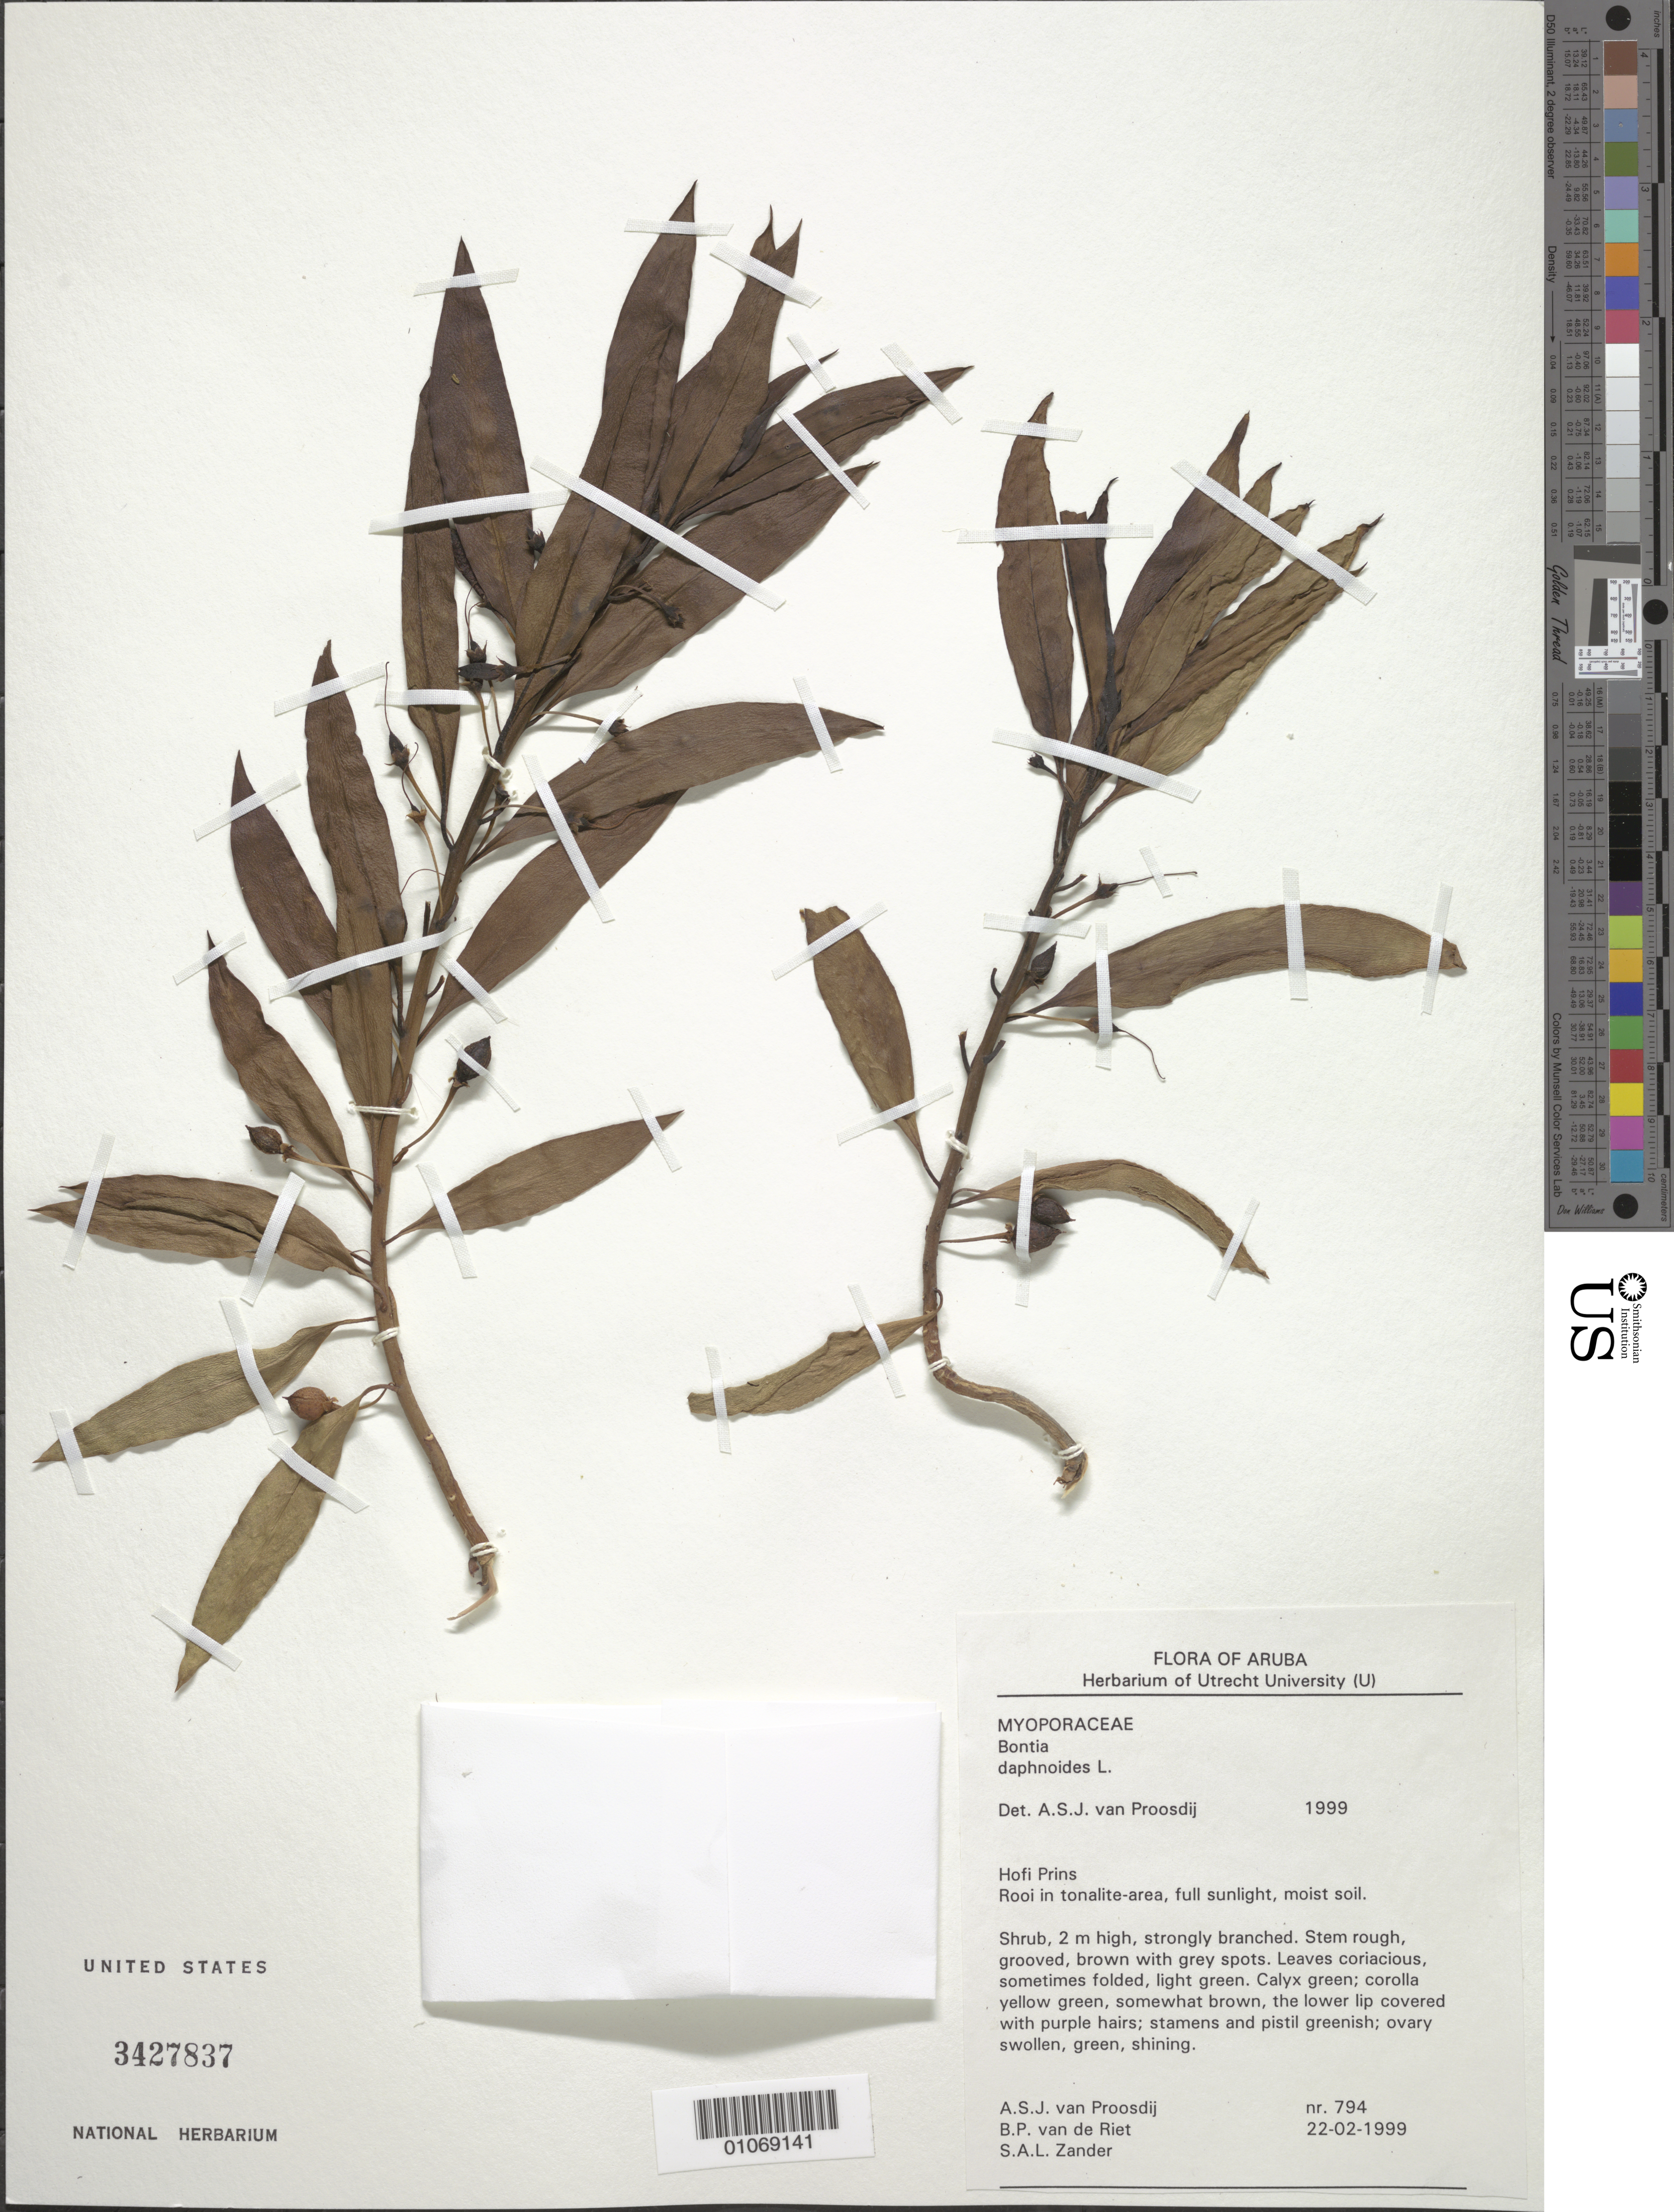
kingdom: Plantae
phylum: Tracheophyta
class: Magnoliopsida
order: Lamiales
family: Scrophulariaceae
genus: Bontia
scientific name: Bontia daphnoides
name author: L.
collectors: A. Proosdij, B. Riet & S. Zander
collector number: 794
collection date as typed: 22 Feb 1999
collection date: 1999-02-22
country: Aruba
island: Aruba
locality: Hofi Prins. Rooit in tonalite-area, full sunlight, moist soil.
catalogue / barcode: US 3427837